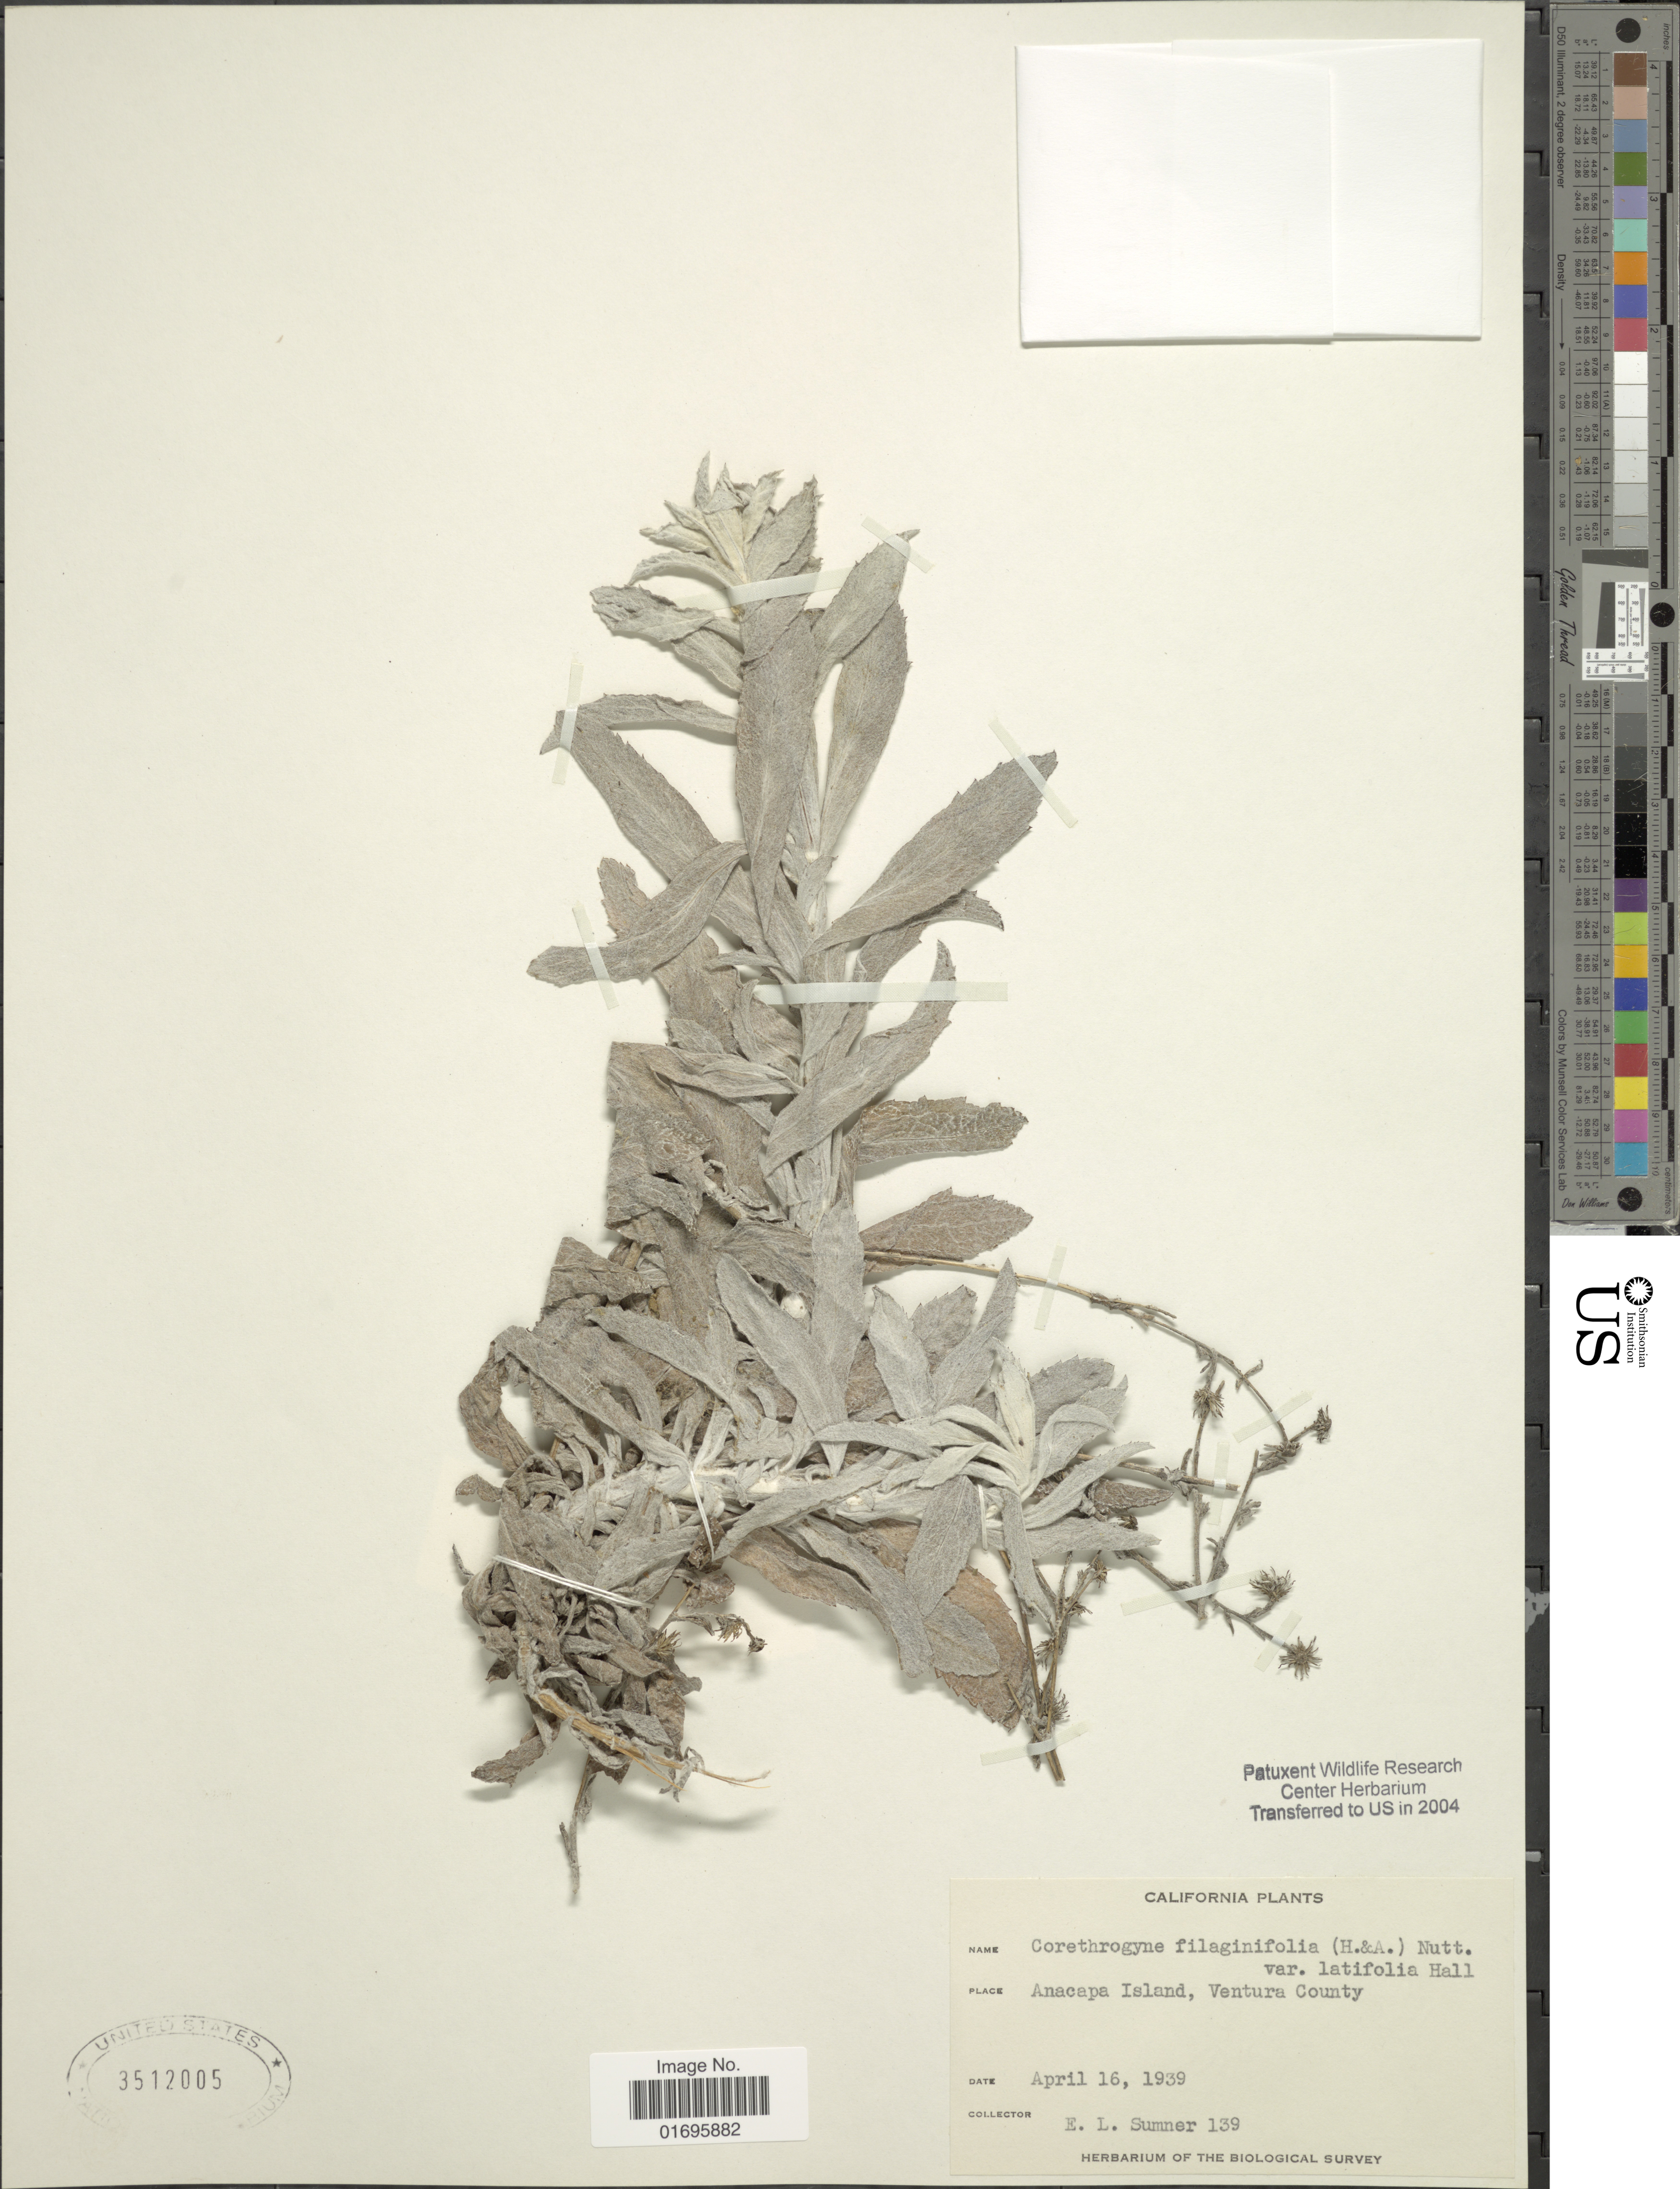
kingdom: Plantae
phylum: Tracheophyta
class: Magnoliopsida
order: Asterales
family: Asteraceae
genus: Corethrogyne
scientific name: Corethrogyne californica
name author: DC.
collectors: E. Sumner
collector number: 139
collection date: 1939-04-16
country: United States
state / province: California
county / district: Ventura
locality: Anacapa Island, Ventura County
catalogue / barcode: US 3512005